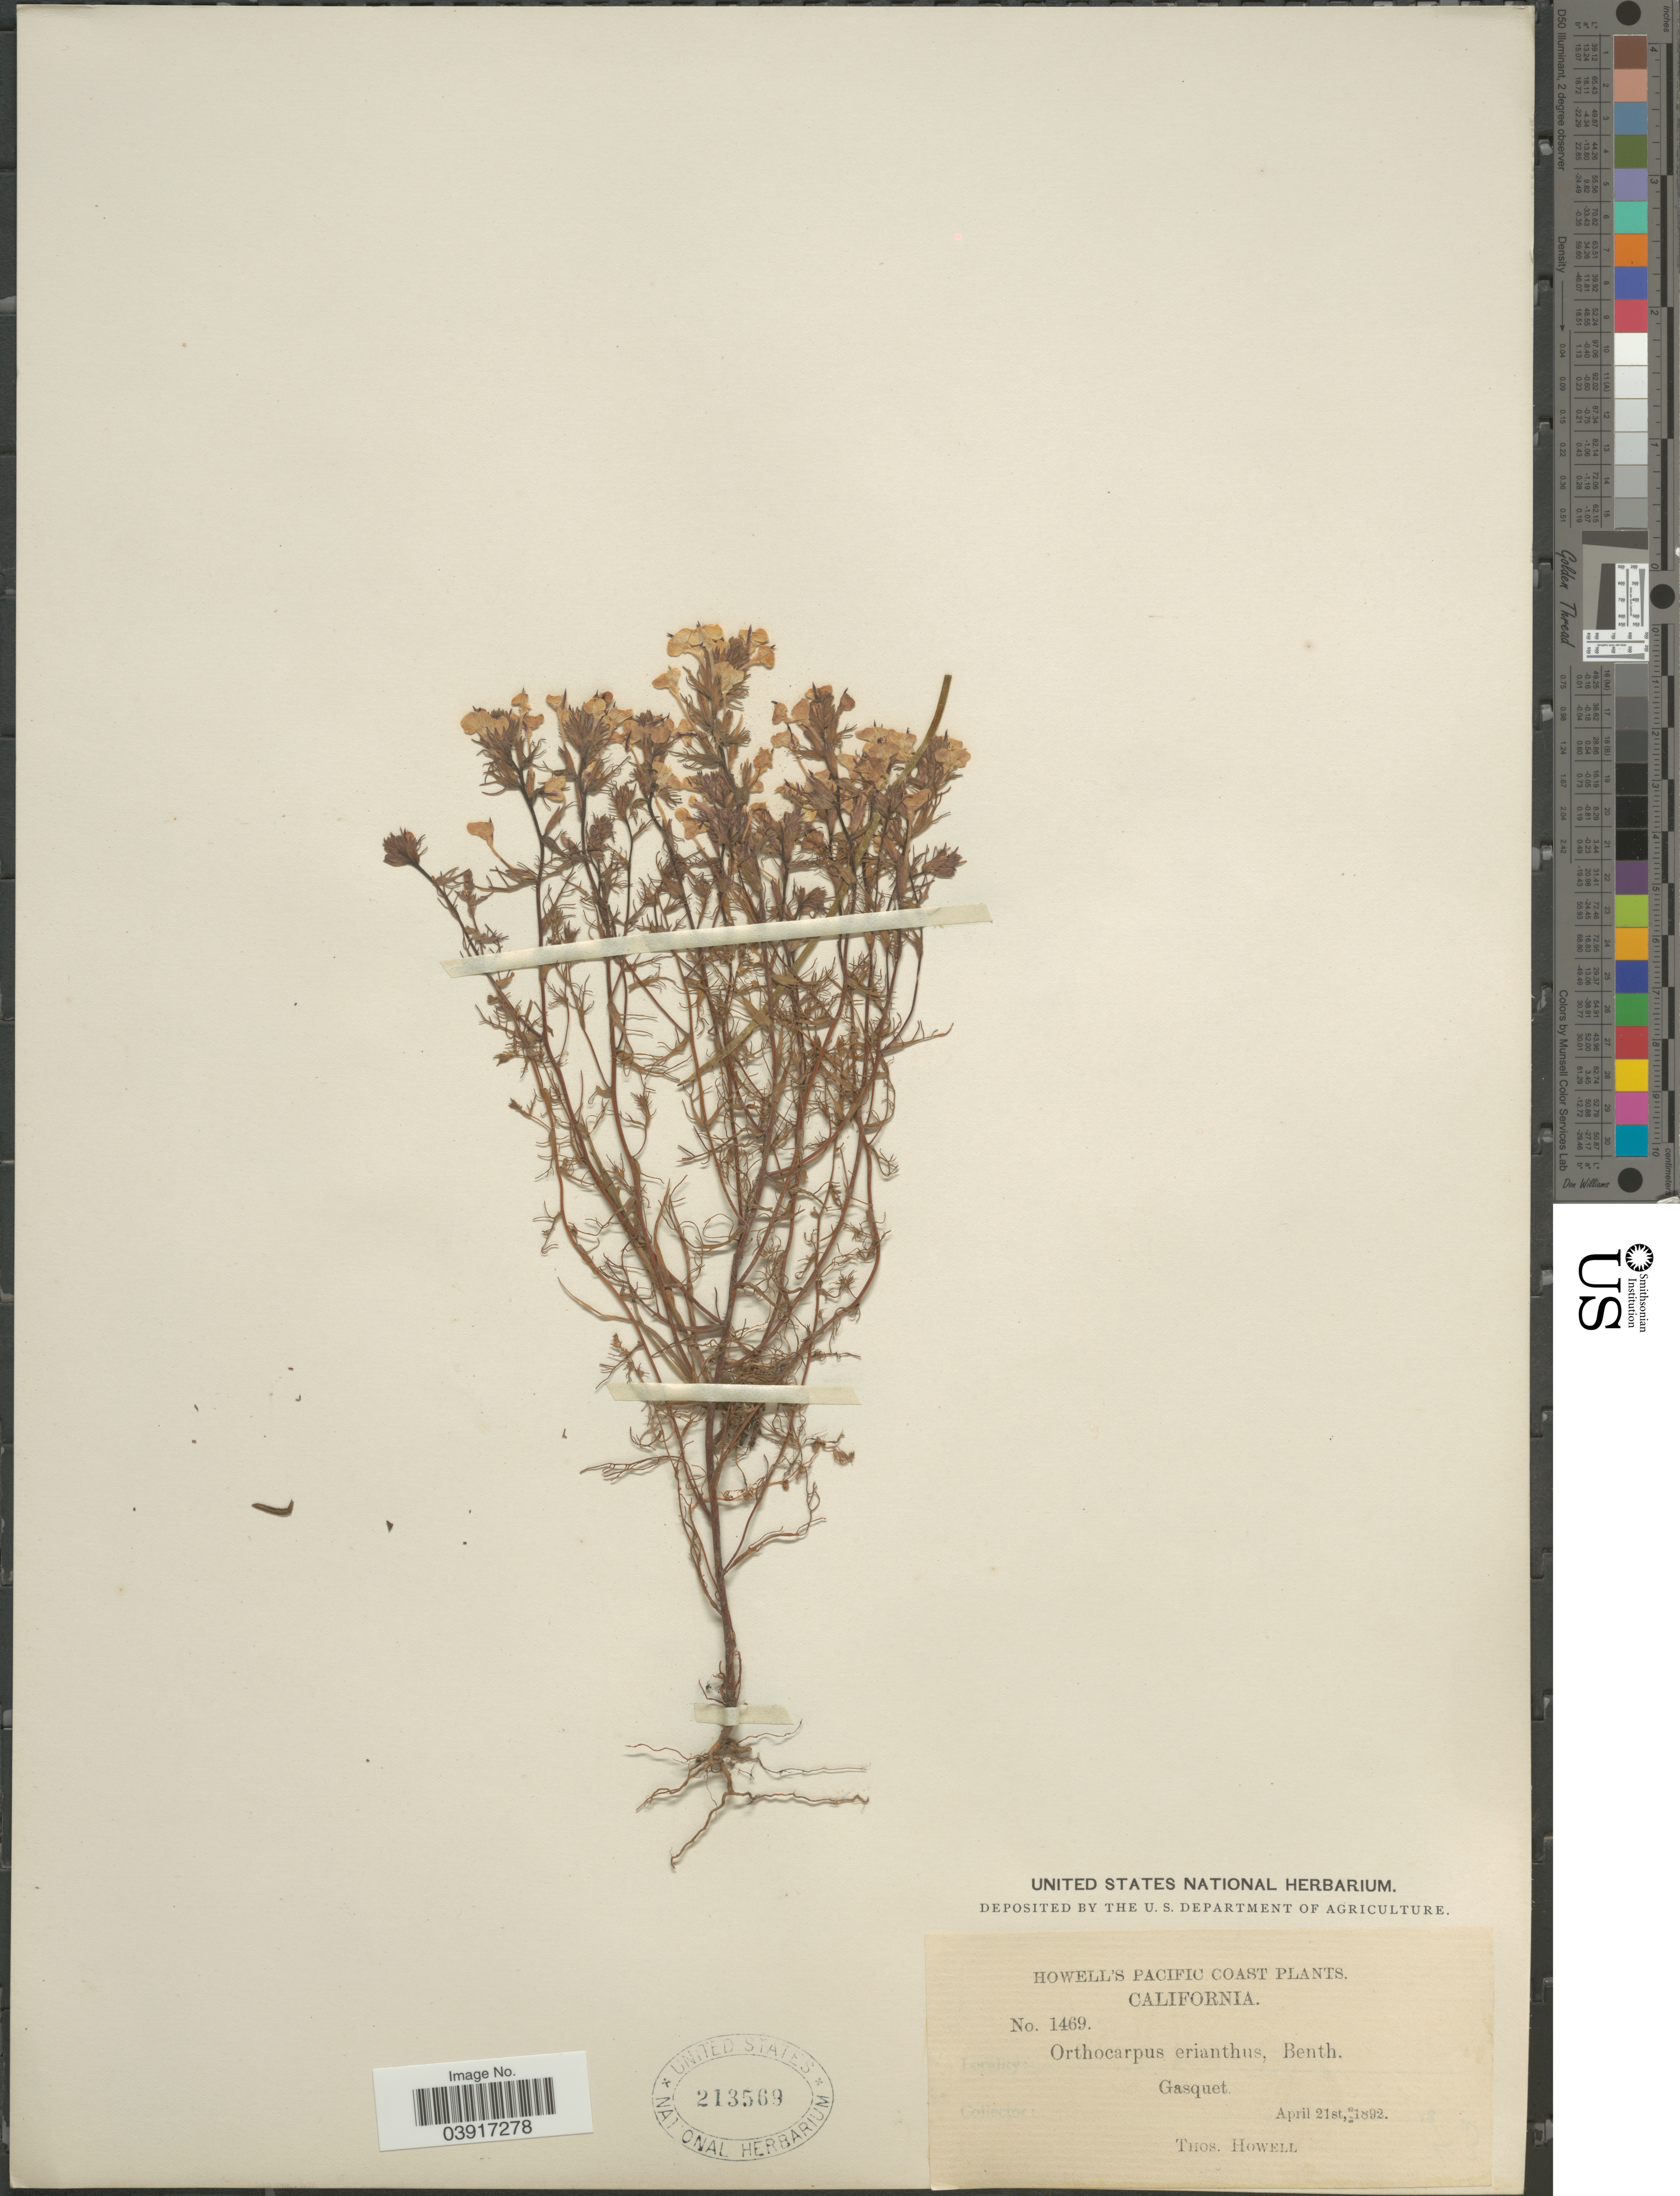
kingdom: Plantae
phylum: Tracheophyta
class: Magnoliopsida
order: Lamiales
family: Orobanchaceae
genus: Orthocarpus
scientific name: Orthocarpus erianthus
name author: Benth.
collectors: T. Howell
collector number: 1469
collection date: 1892-04-21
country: United States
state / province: California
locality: Pacific Coast. Gasquet.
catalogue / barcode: US 213569